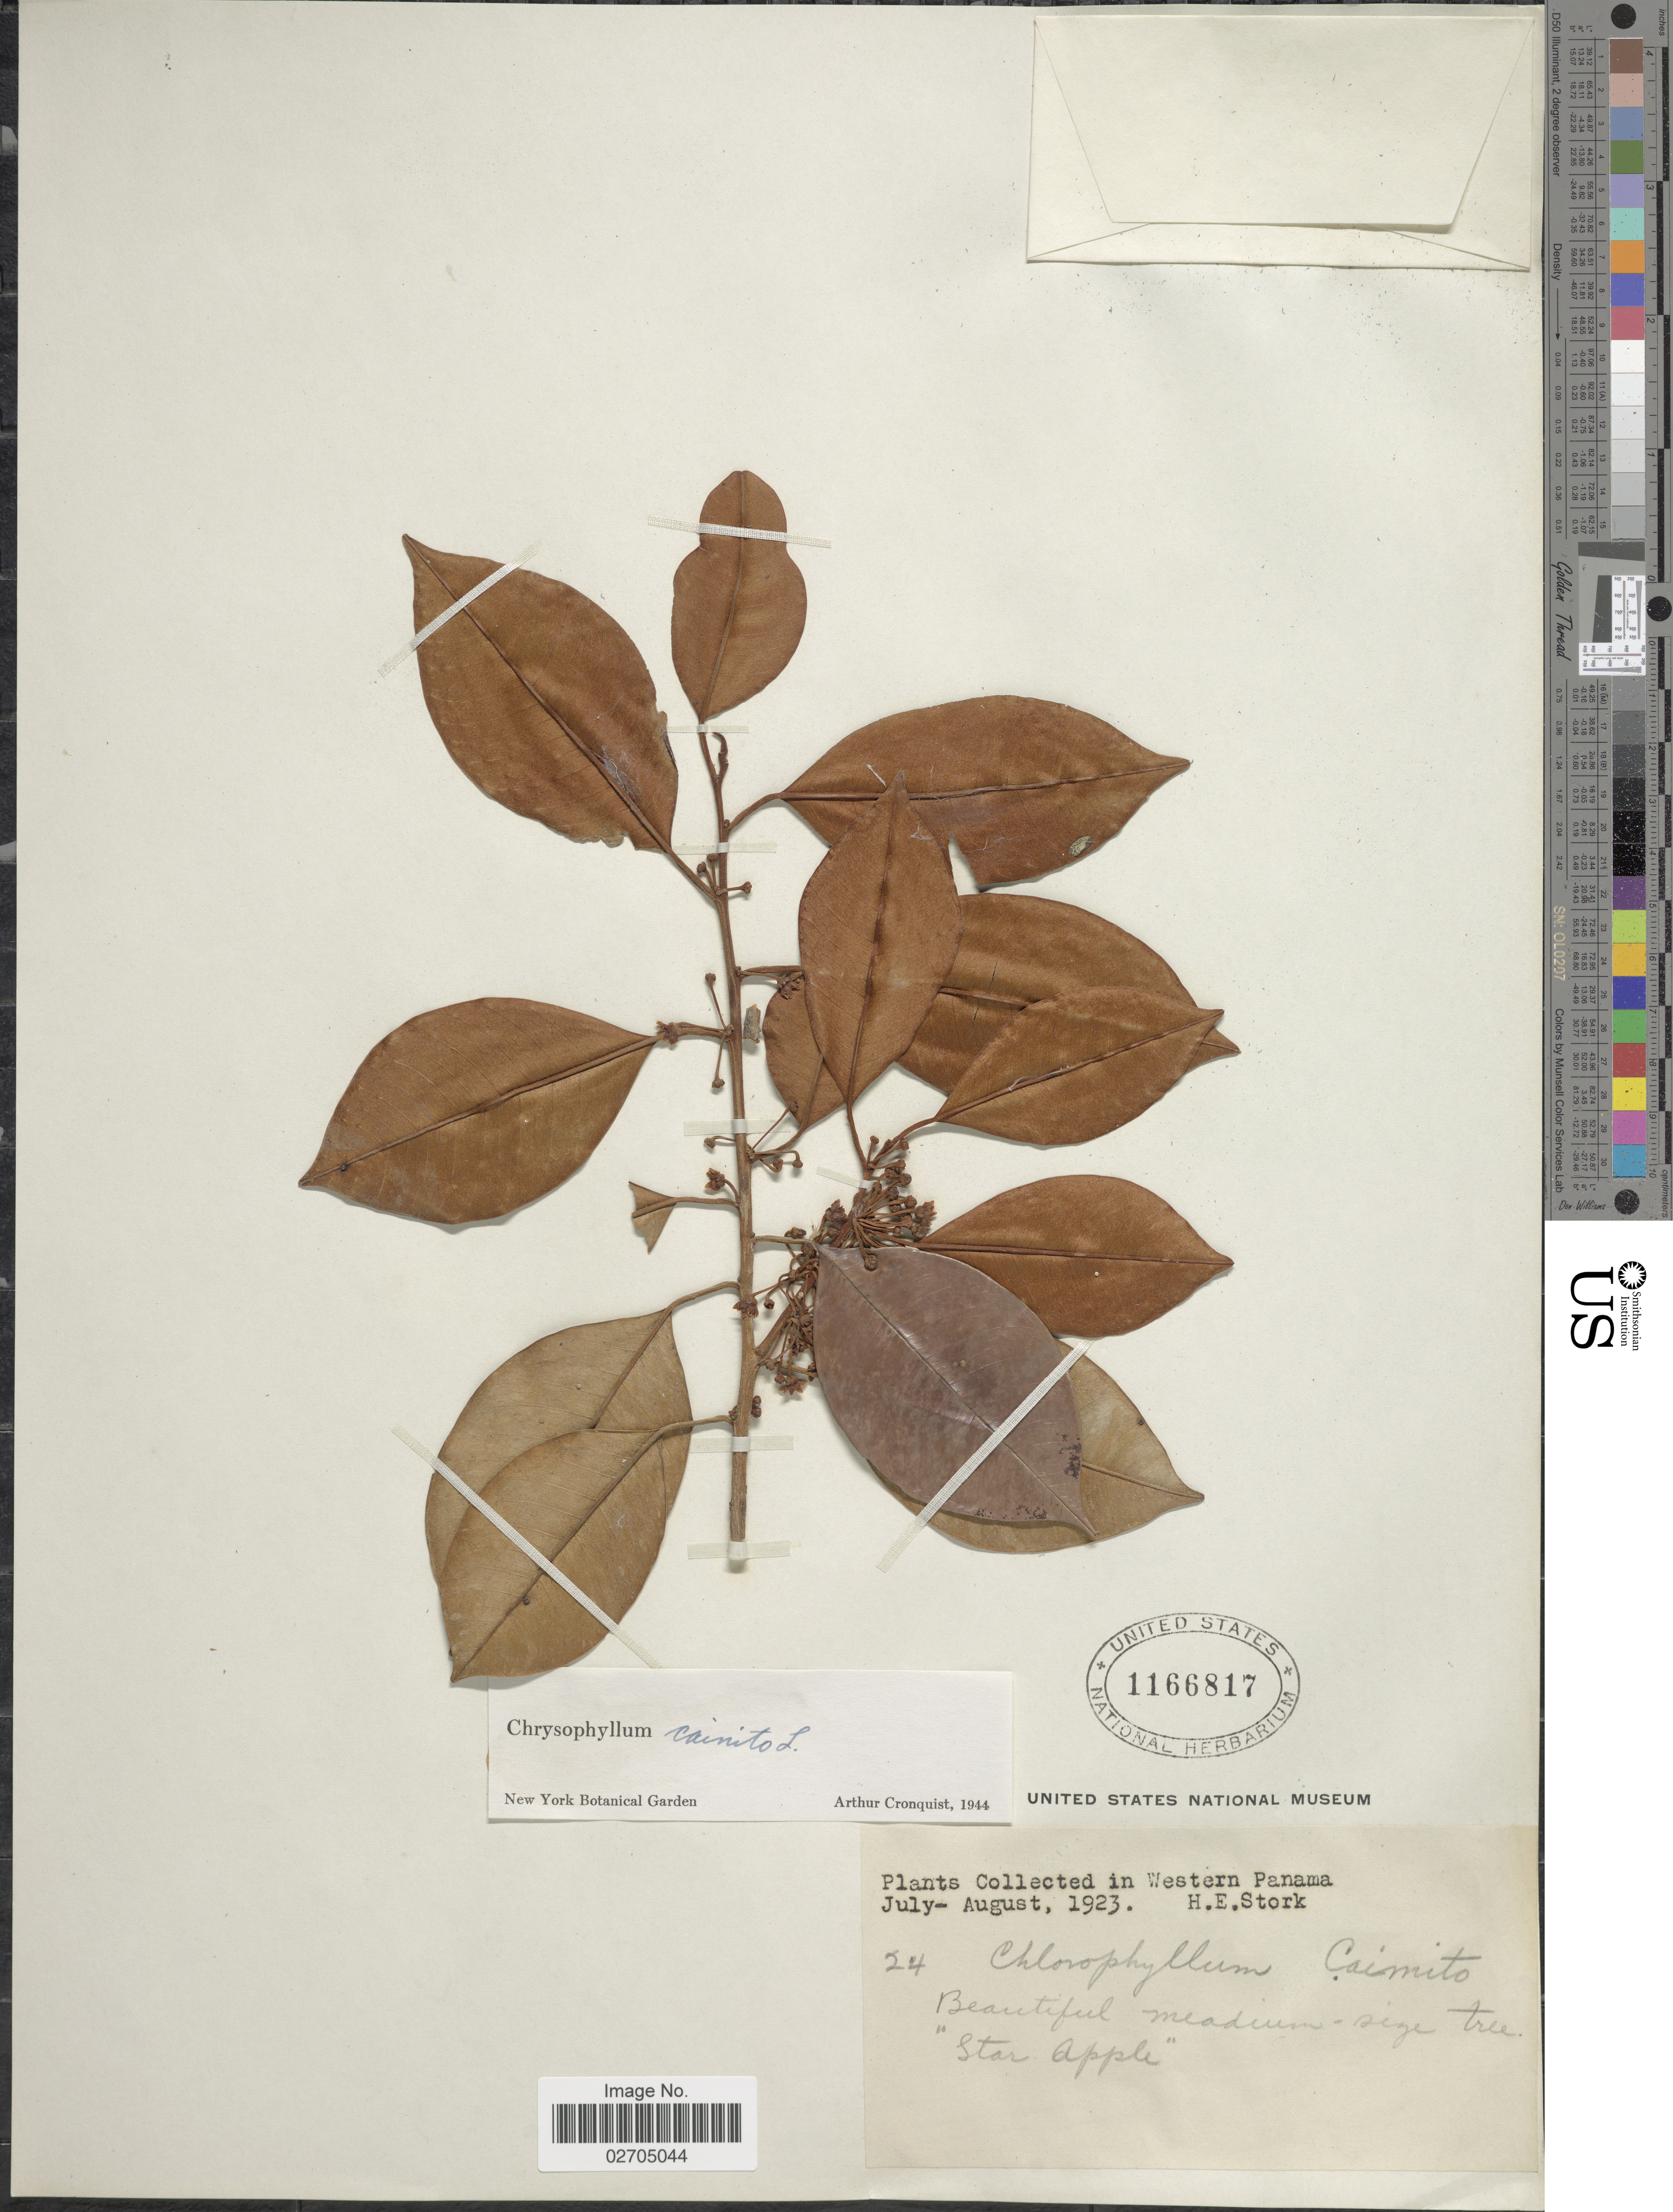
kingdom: Plantae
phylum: Tracheophyta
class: Magnoliopsida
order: Ericales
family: Sapotaceae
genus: Chrysophyllum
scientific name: Chrysophyllum cainito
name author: L.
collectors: H. E. Stork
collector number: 24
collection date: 1923-07/1923-08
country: Panama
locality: Western Panama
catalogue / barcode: US 1166817